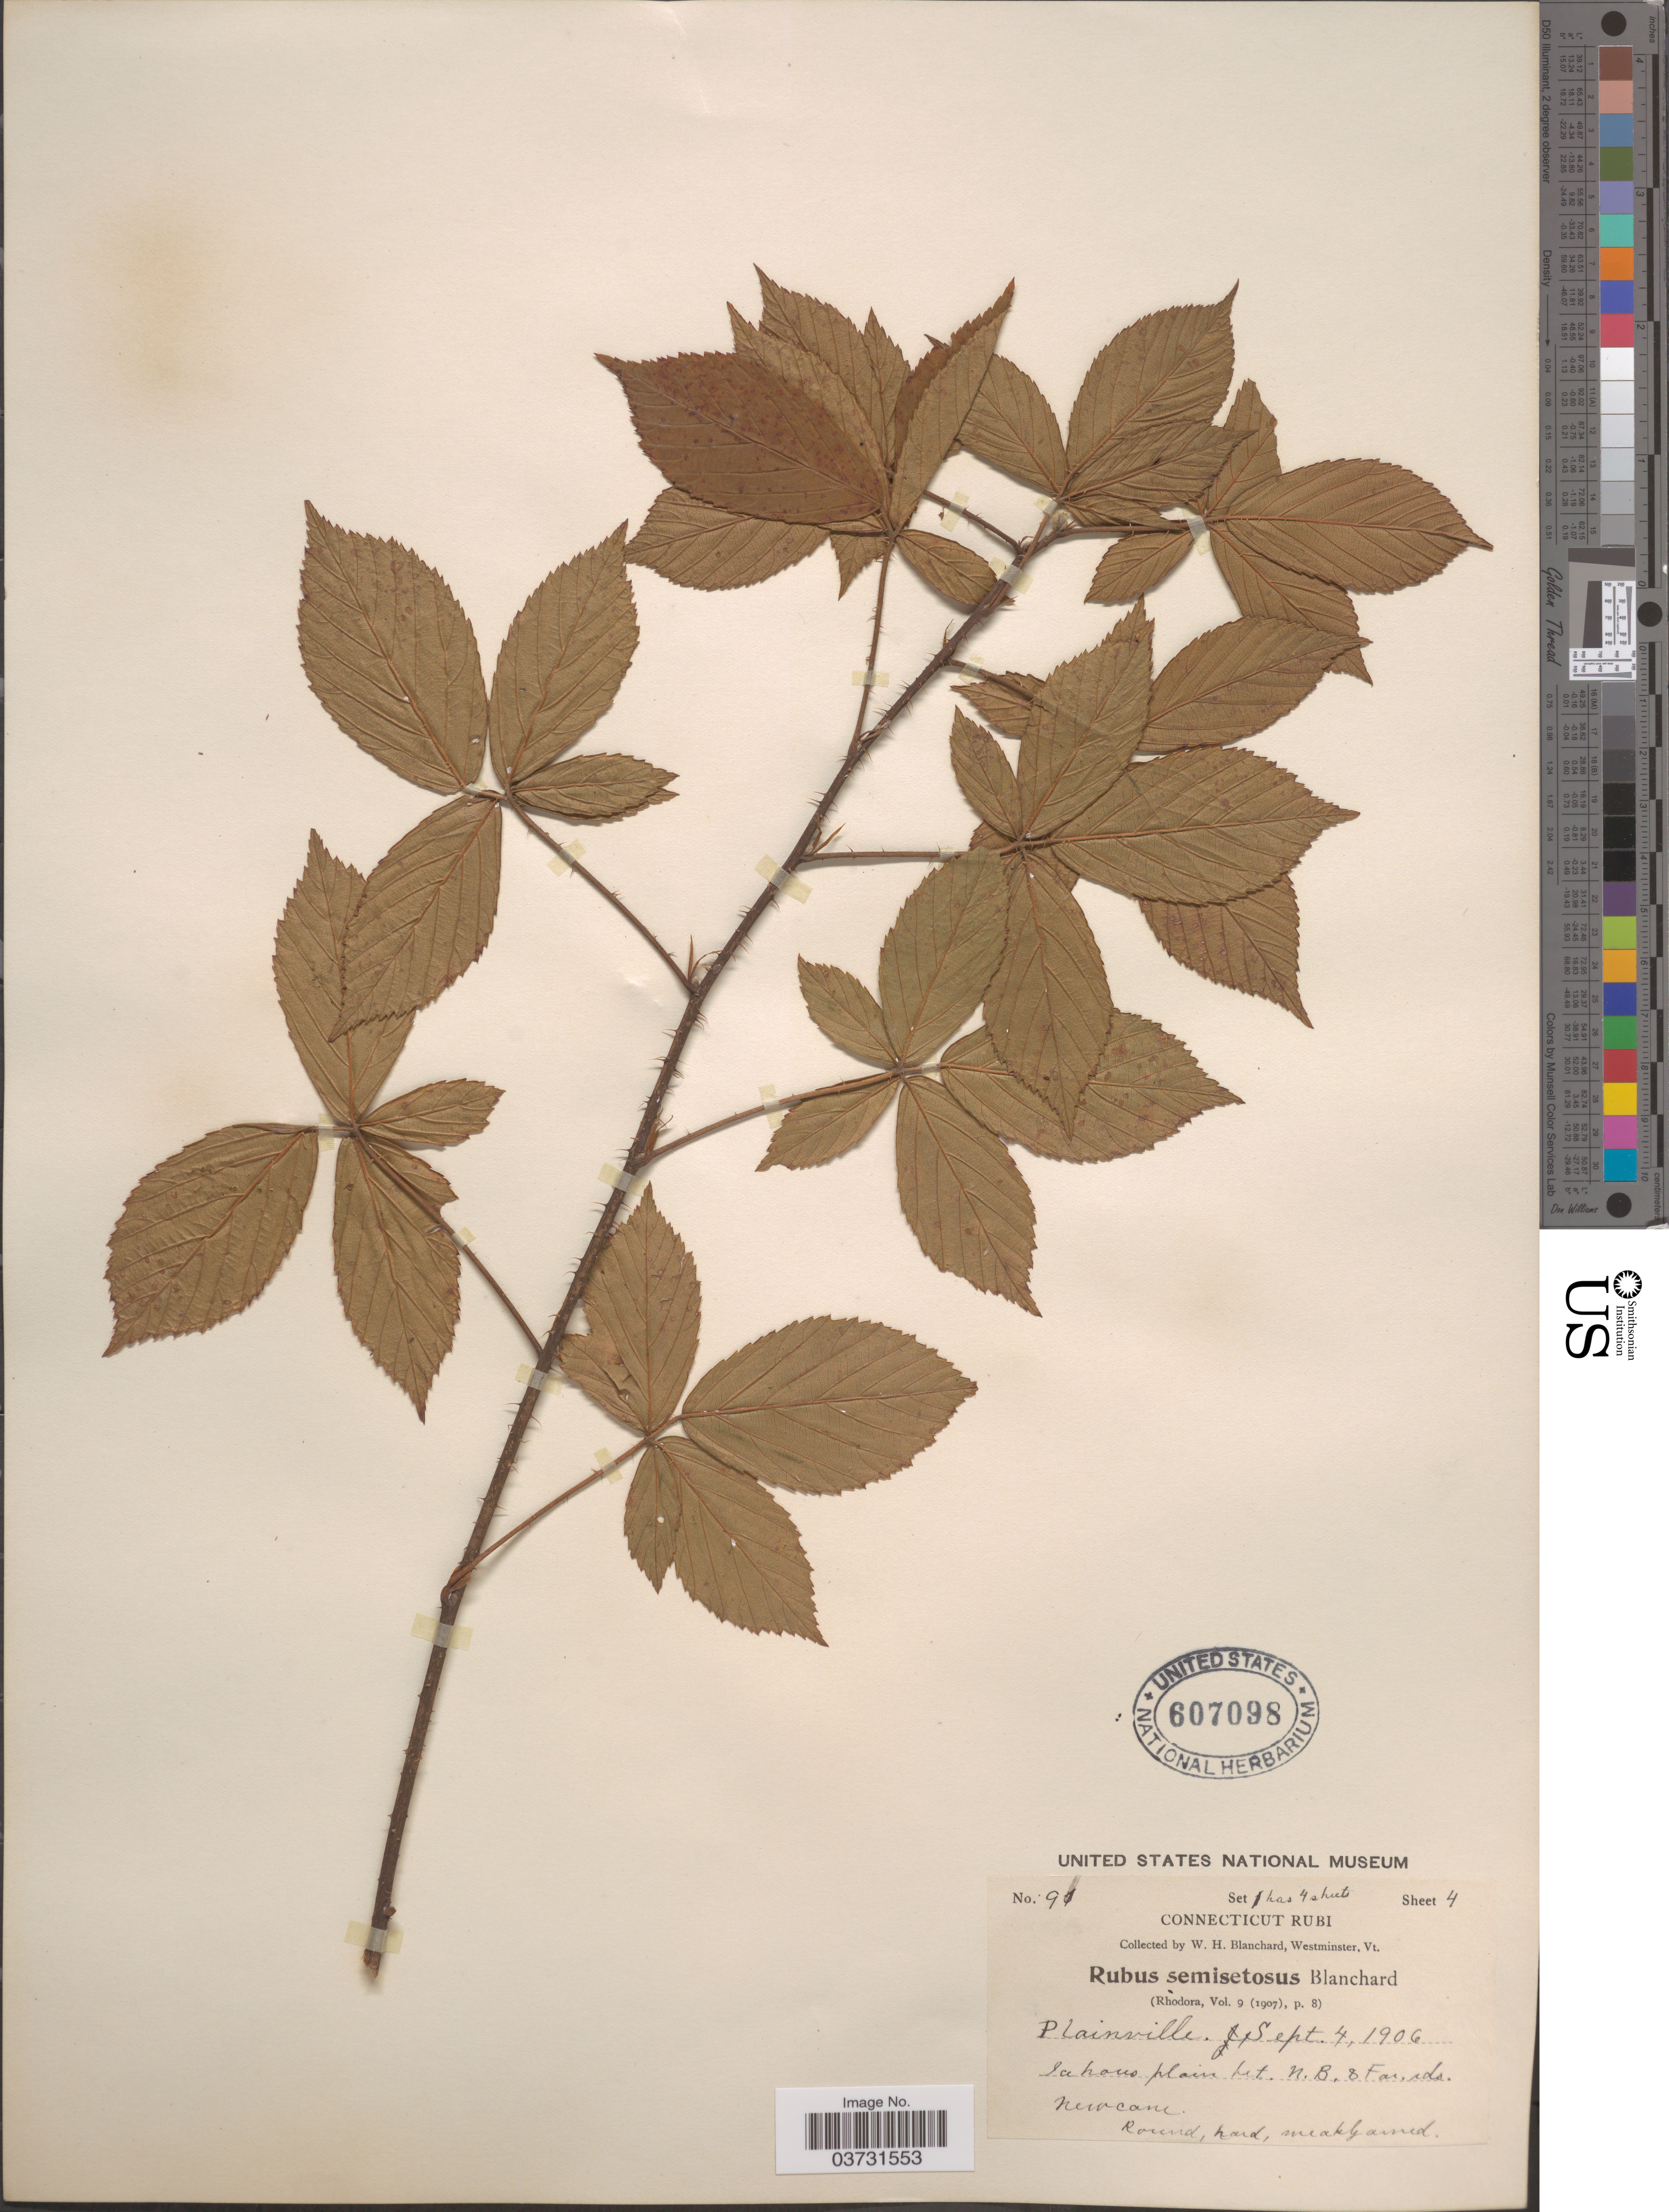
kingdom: Plantae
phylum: Tracheophyta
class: Magnoliopsida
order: Rosales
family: Rosaceae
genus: Rubus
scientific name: Rubus nigricans x R. recurvans Blanch.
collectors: W. H. Blanchard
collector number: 97*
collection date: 1906-09-04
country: United States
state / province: Connecticut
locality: Plainville. Ice house plain Mt. N. B. & Far. rds.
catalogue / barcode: US 607098